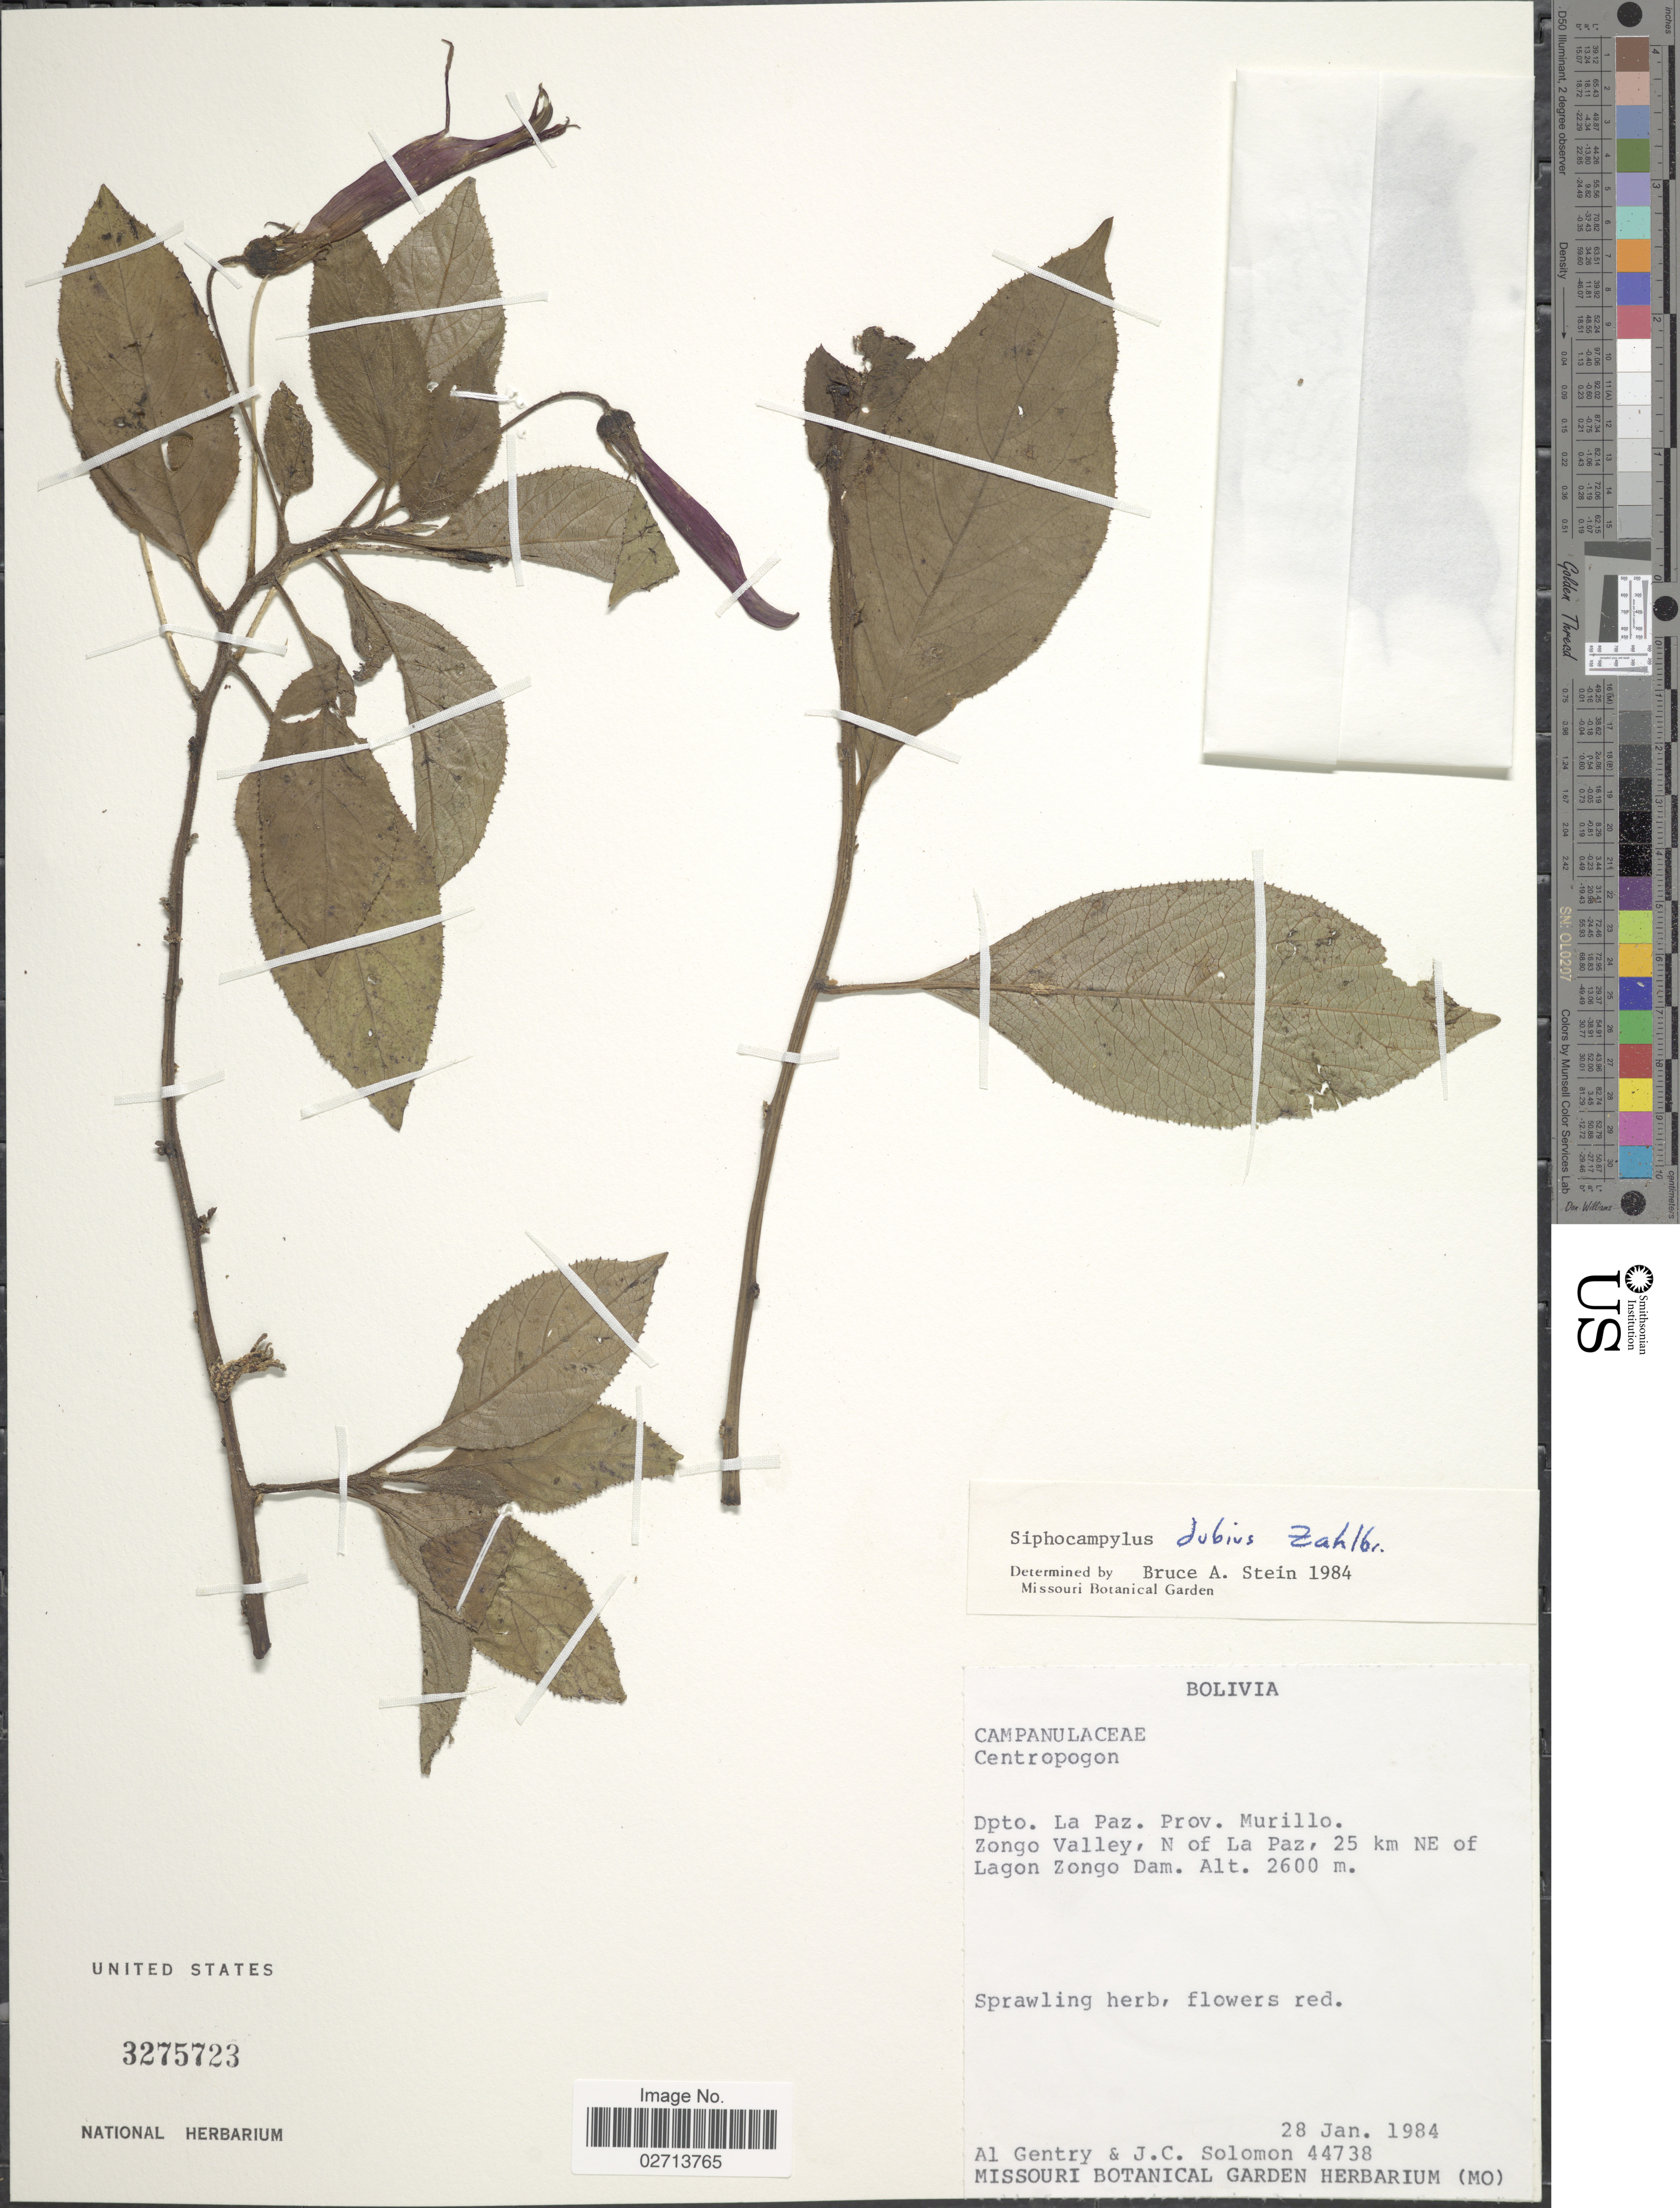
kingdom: Plantae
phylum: Tracheophyta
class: Magnoliopsida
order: Asterales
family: Campanulaceae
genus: Siphocampylus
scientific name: Siphocampylus dubius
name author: Zahlbr.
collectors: A. H. Gentry & J. C. Solomon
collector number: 44738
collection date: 1984-01-28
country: Bolivia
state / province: La Paz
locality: Dpto. La Paz. Prov. Murillo. zongo Valley, N of La Paz, 25 km NE of Lagon Zongo Dam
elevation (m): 2600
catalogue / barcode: US 3275723